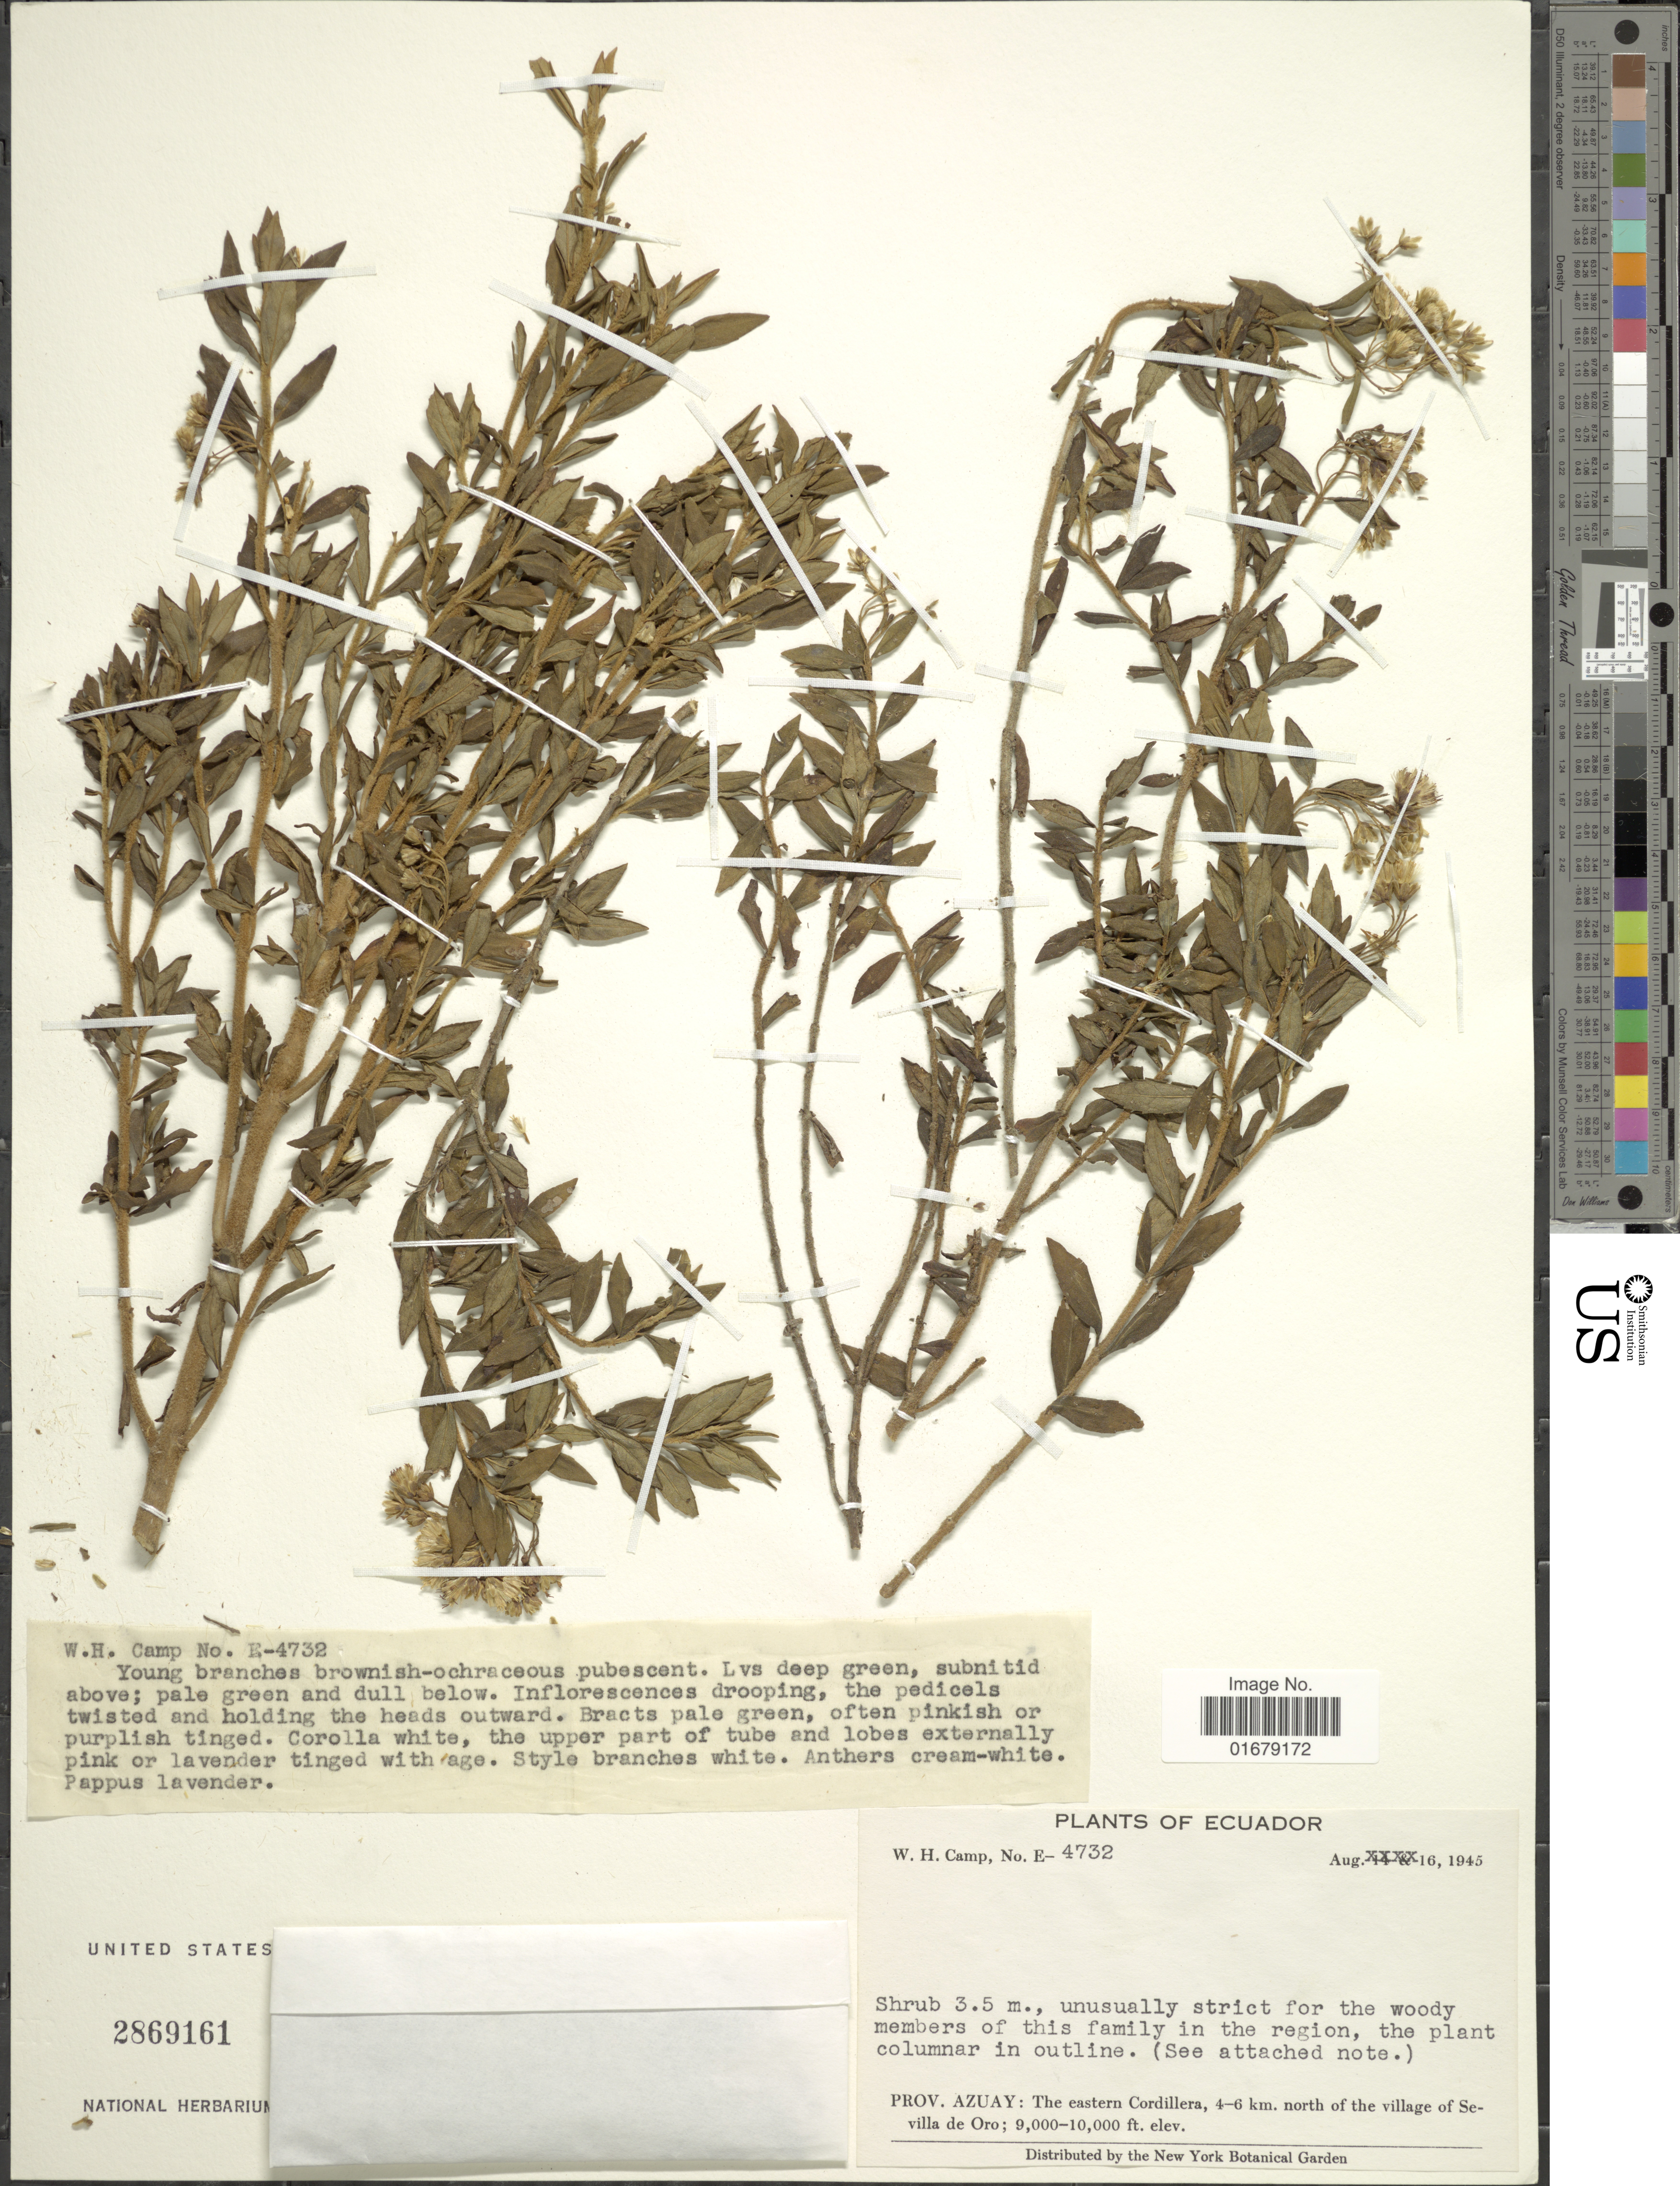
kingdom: Plantae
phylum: Tracheophyta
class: Magnoliopsida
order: Asterales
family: Asteraceae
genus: Kaunia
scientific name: Kaunia pachanoi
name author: (B.L. Rob.) R.M. King & H. Rob.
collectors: W. H. Camp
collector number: E-4732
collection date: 1945-08-16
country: Ecuador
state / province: Azuay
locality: Ecuador. Prov. Azuay: The easternCordillera, 4-6 km. north of the village of Sevilla de Oro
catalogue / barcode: US 2869161